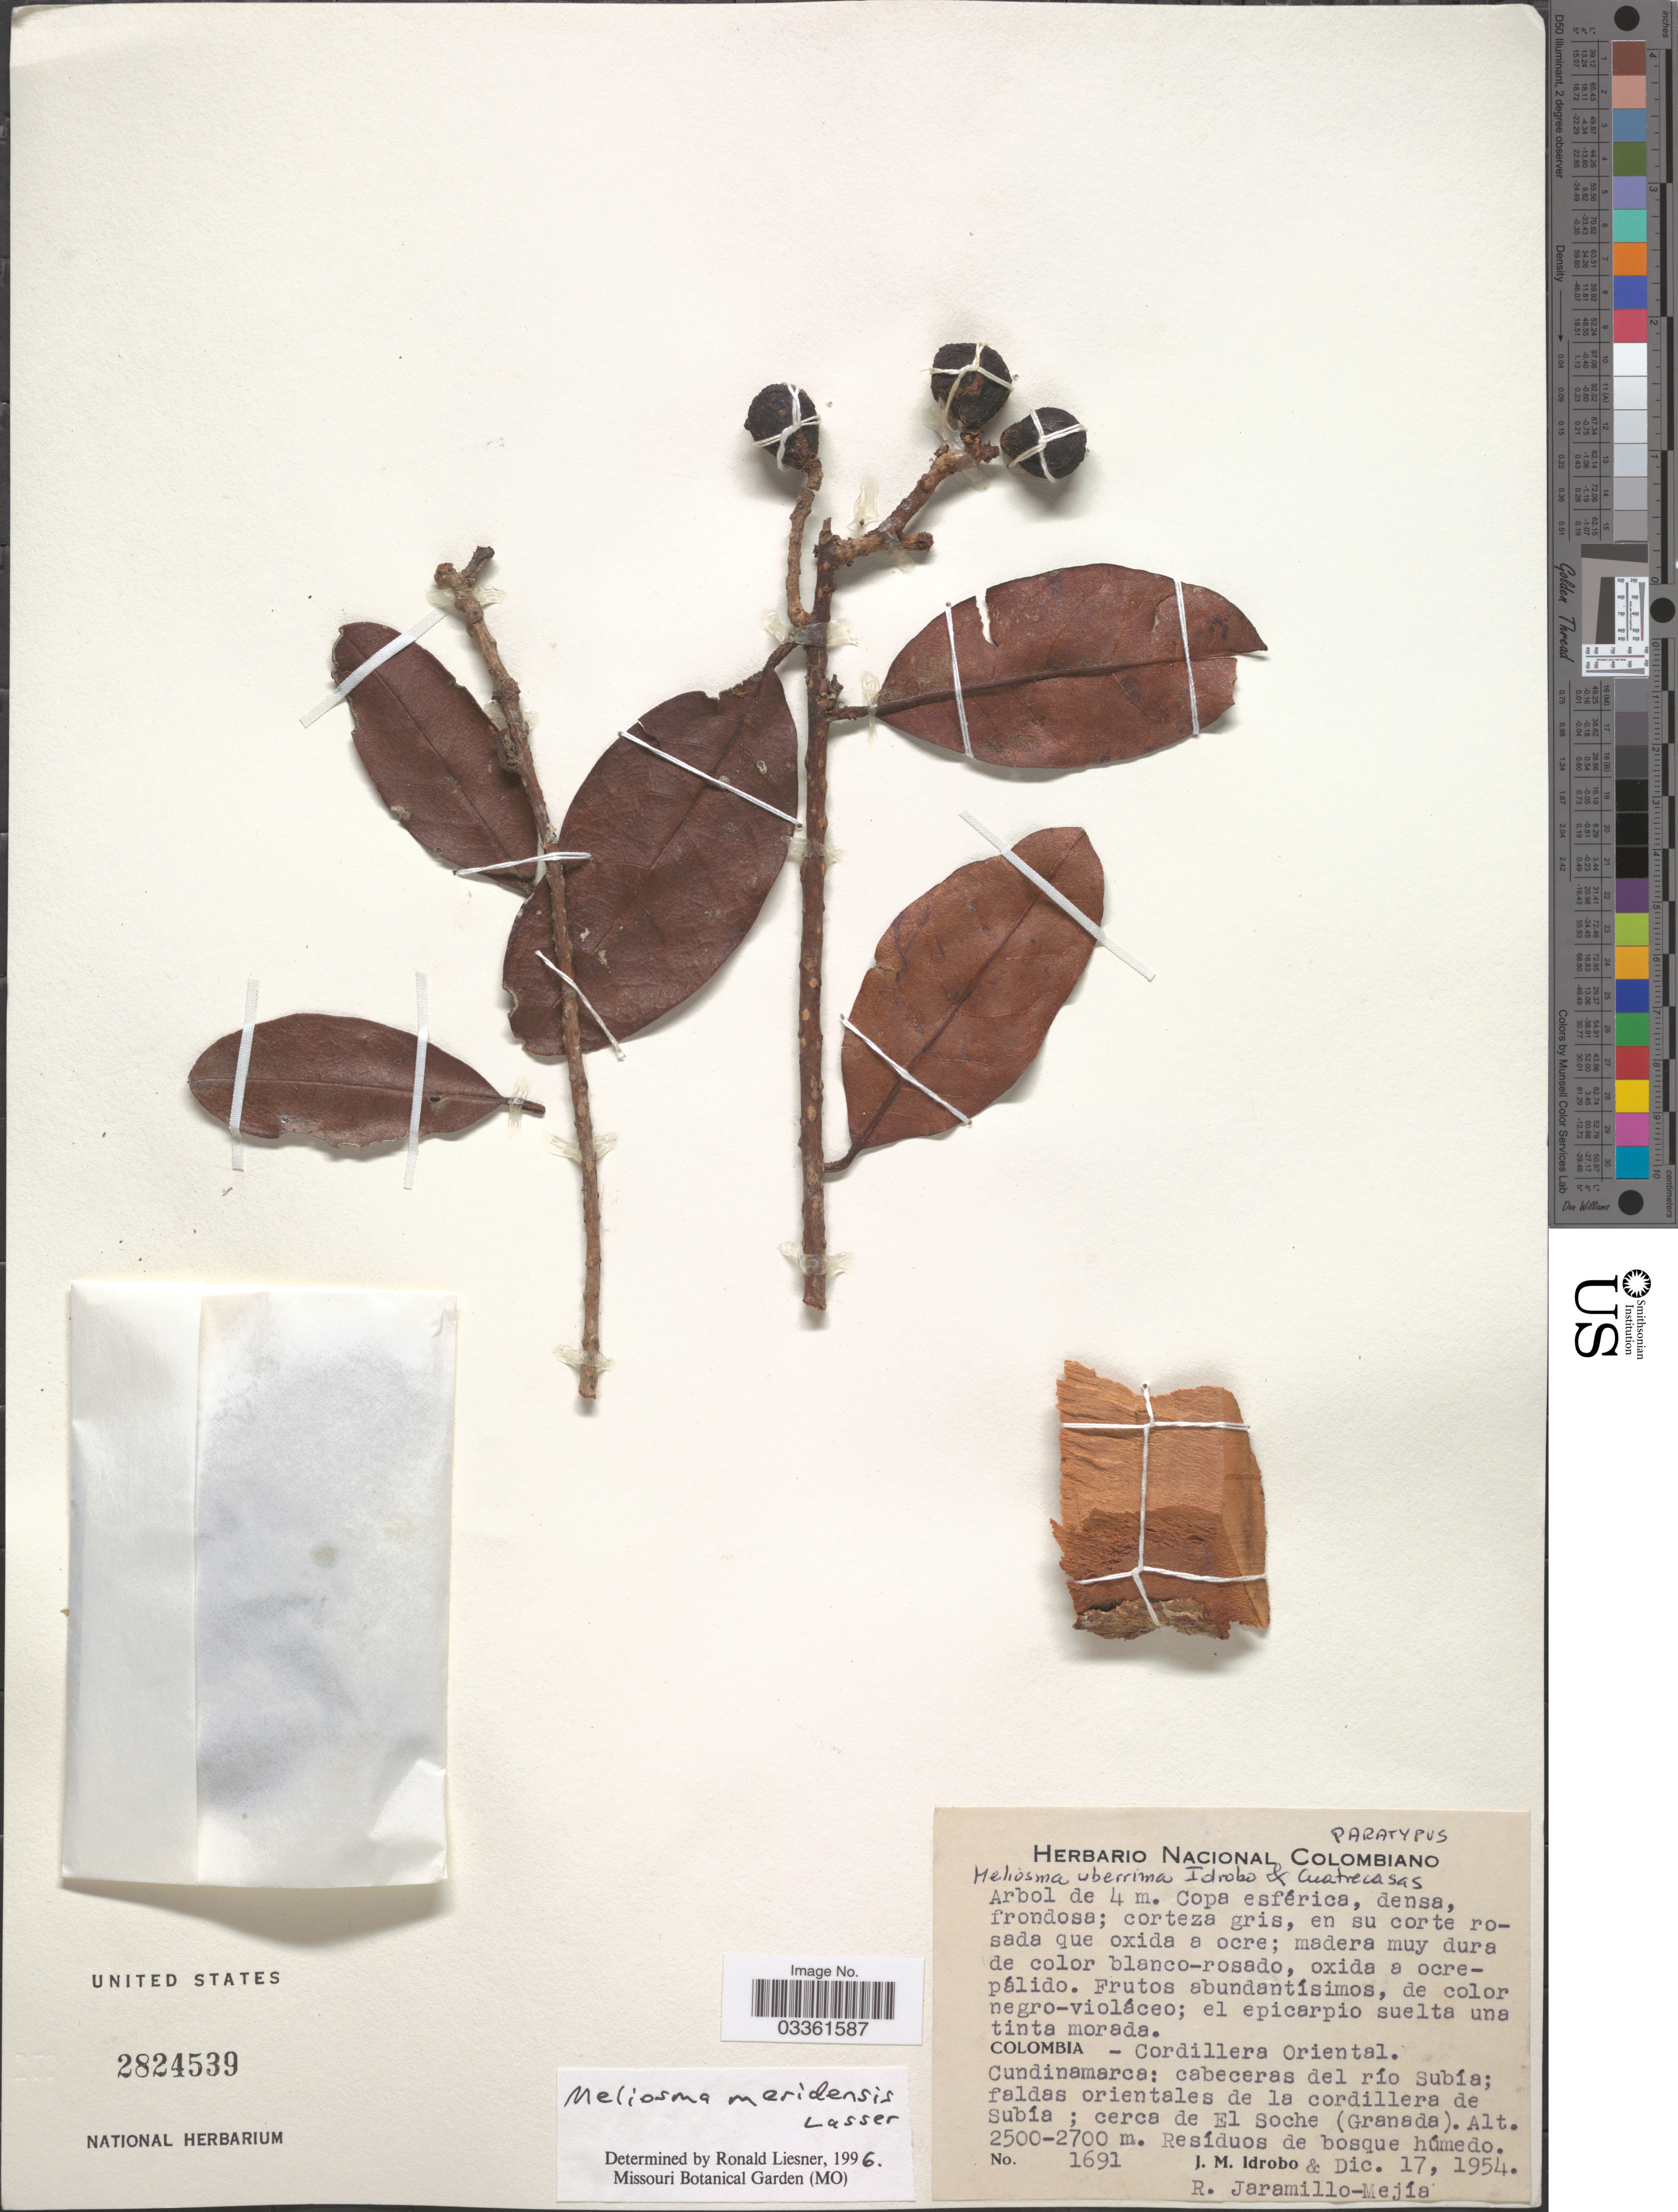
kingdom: Plantae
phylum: Tracheophyta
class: Magnoliopsida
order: Proteales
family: Sabiaceae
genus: Meliosma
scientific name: Meliosma meridensis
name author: Lasser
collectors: J. M. Idrobo & R. Jaramillo M.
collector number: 1691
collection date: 1954-12-17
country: Colombia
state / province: Cundinamarca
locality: Cordillera Oriental. Cabeceras del río Subía; faldas orientales de la cordillera de Subía; cerca de El Soche (Granada).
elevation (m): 2500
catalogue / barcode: US 2824539